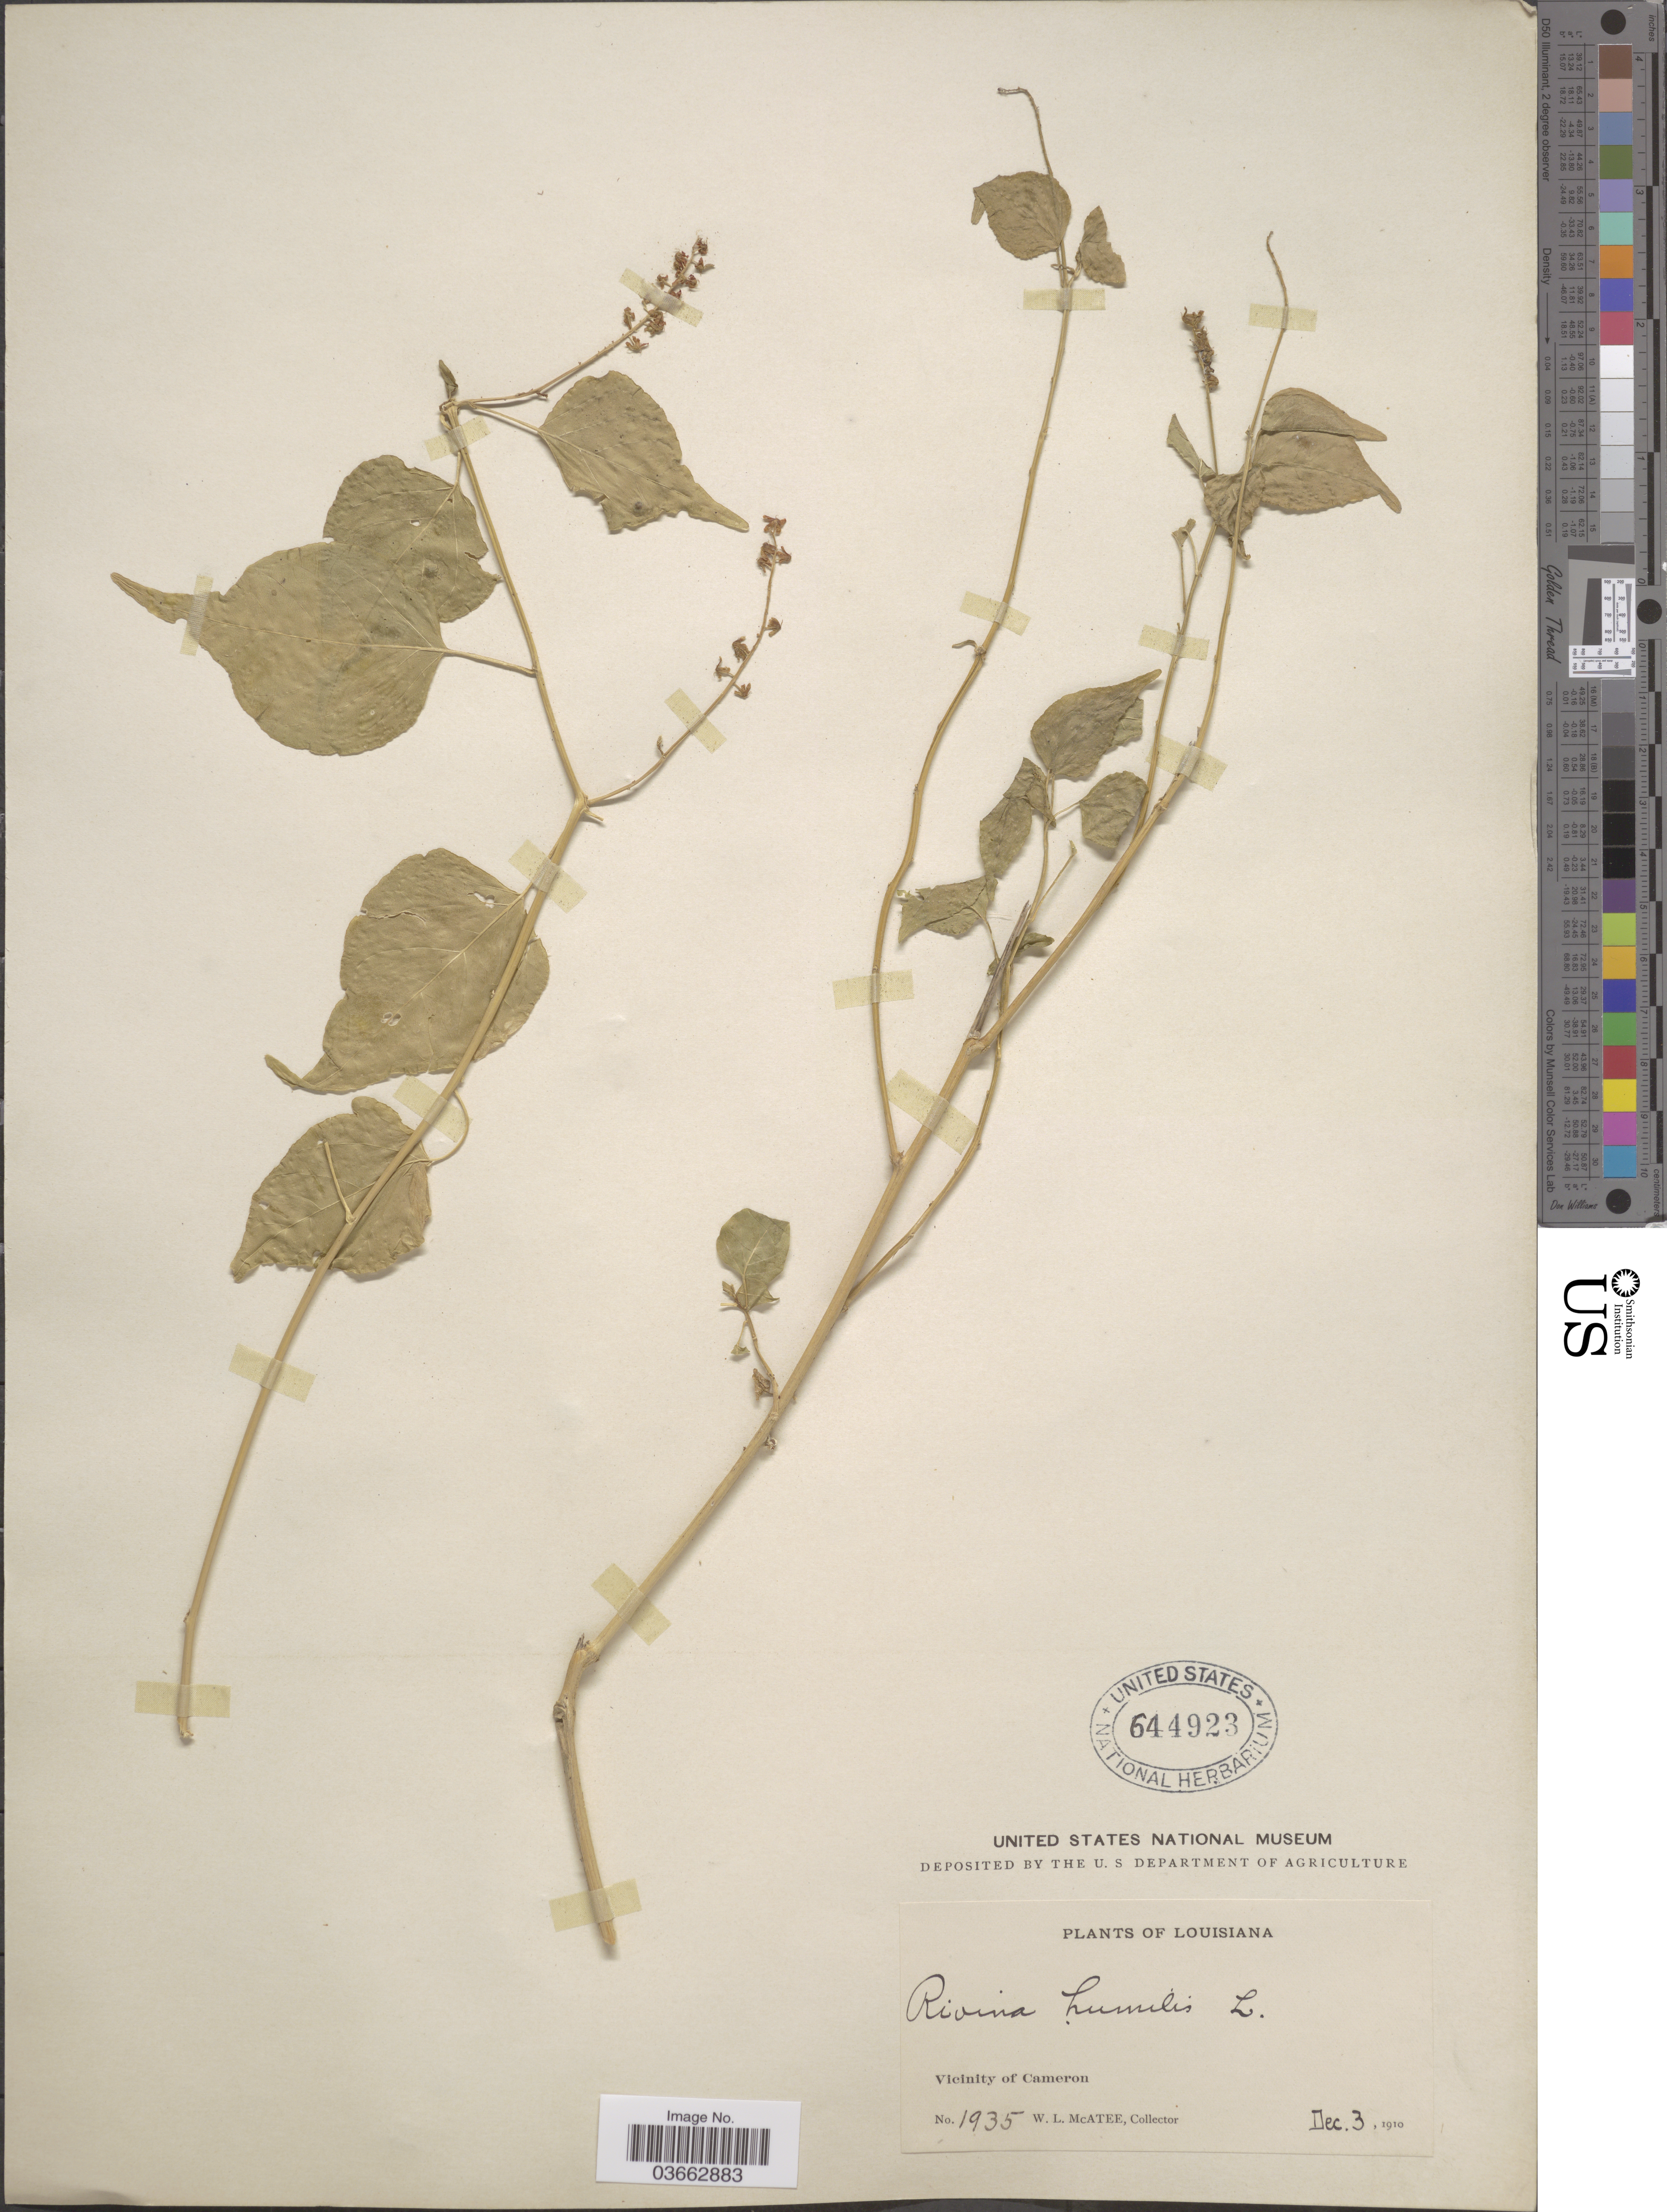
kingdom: Plantae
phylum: Tracheophyta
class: Magnoliopsida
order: Caryophyllales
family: Phytolaccaceae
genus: Rivina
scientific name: Rivina humilis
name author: L.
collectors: W. McAtee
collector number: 1935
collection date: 1910-12-03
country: United States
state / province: Louisiana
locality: Vicinity of Cameron.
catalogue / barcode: US 644923